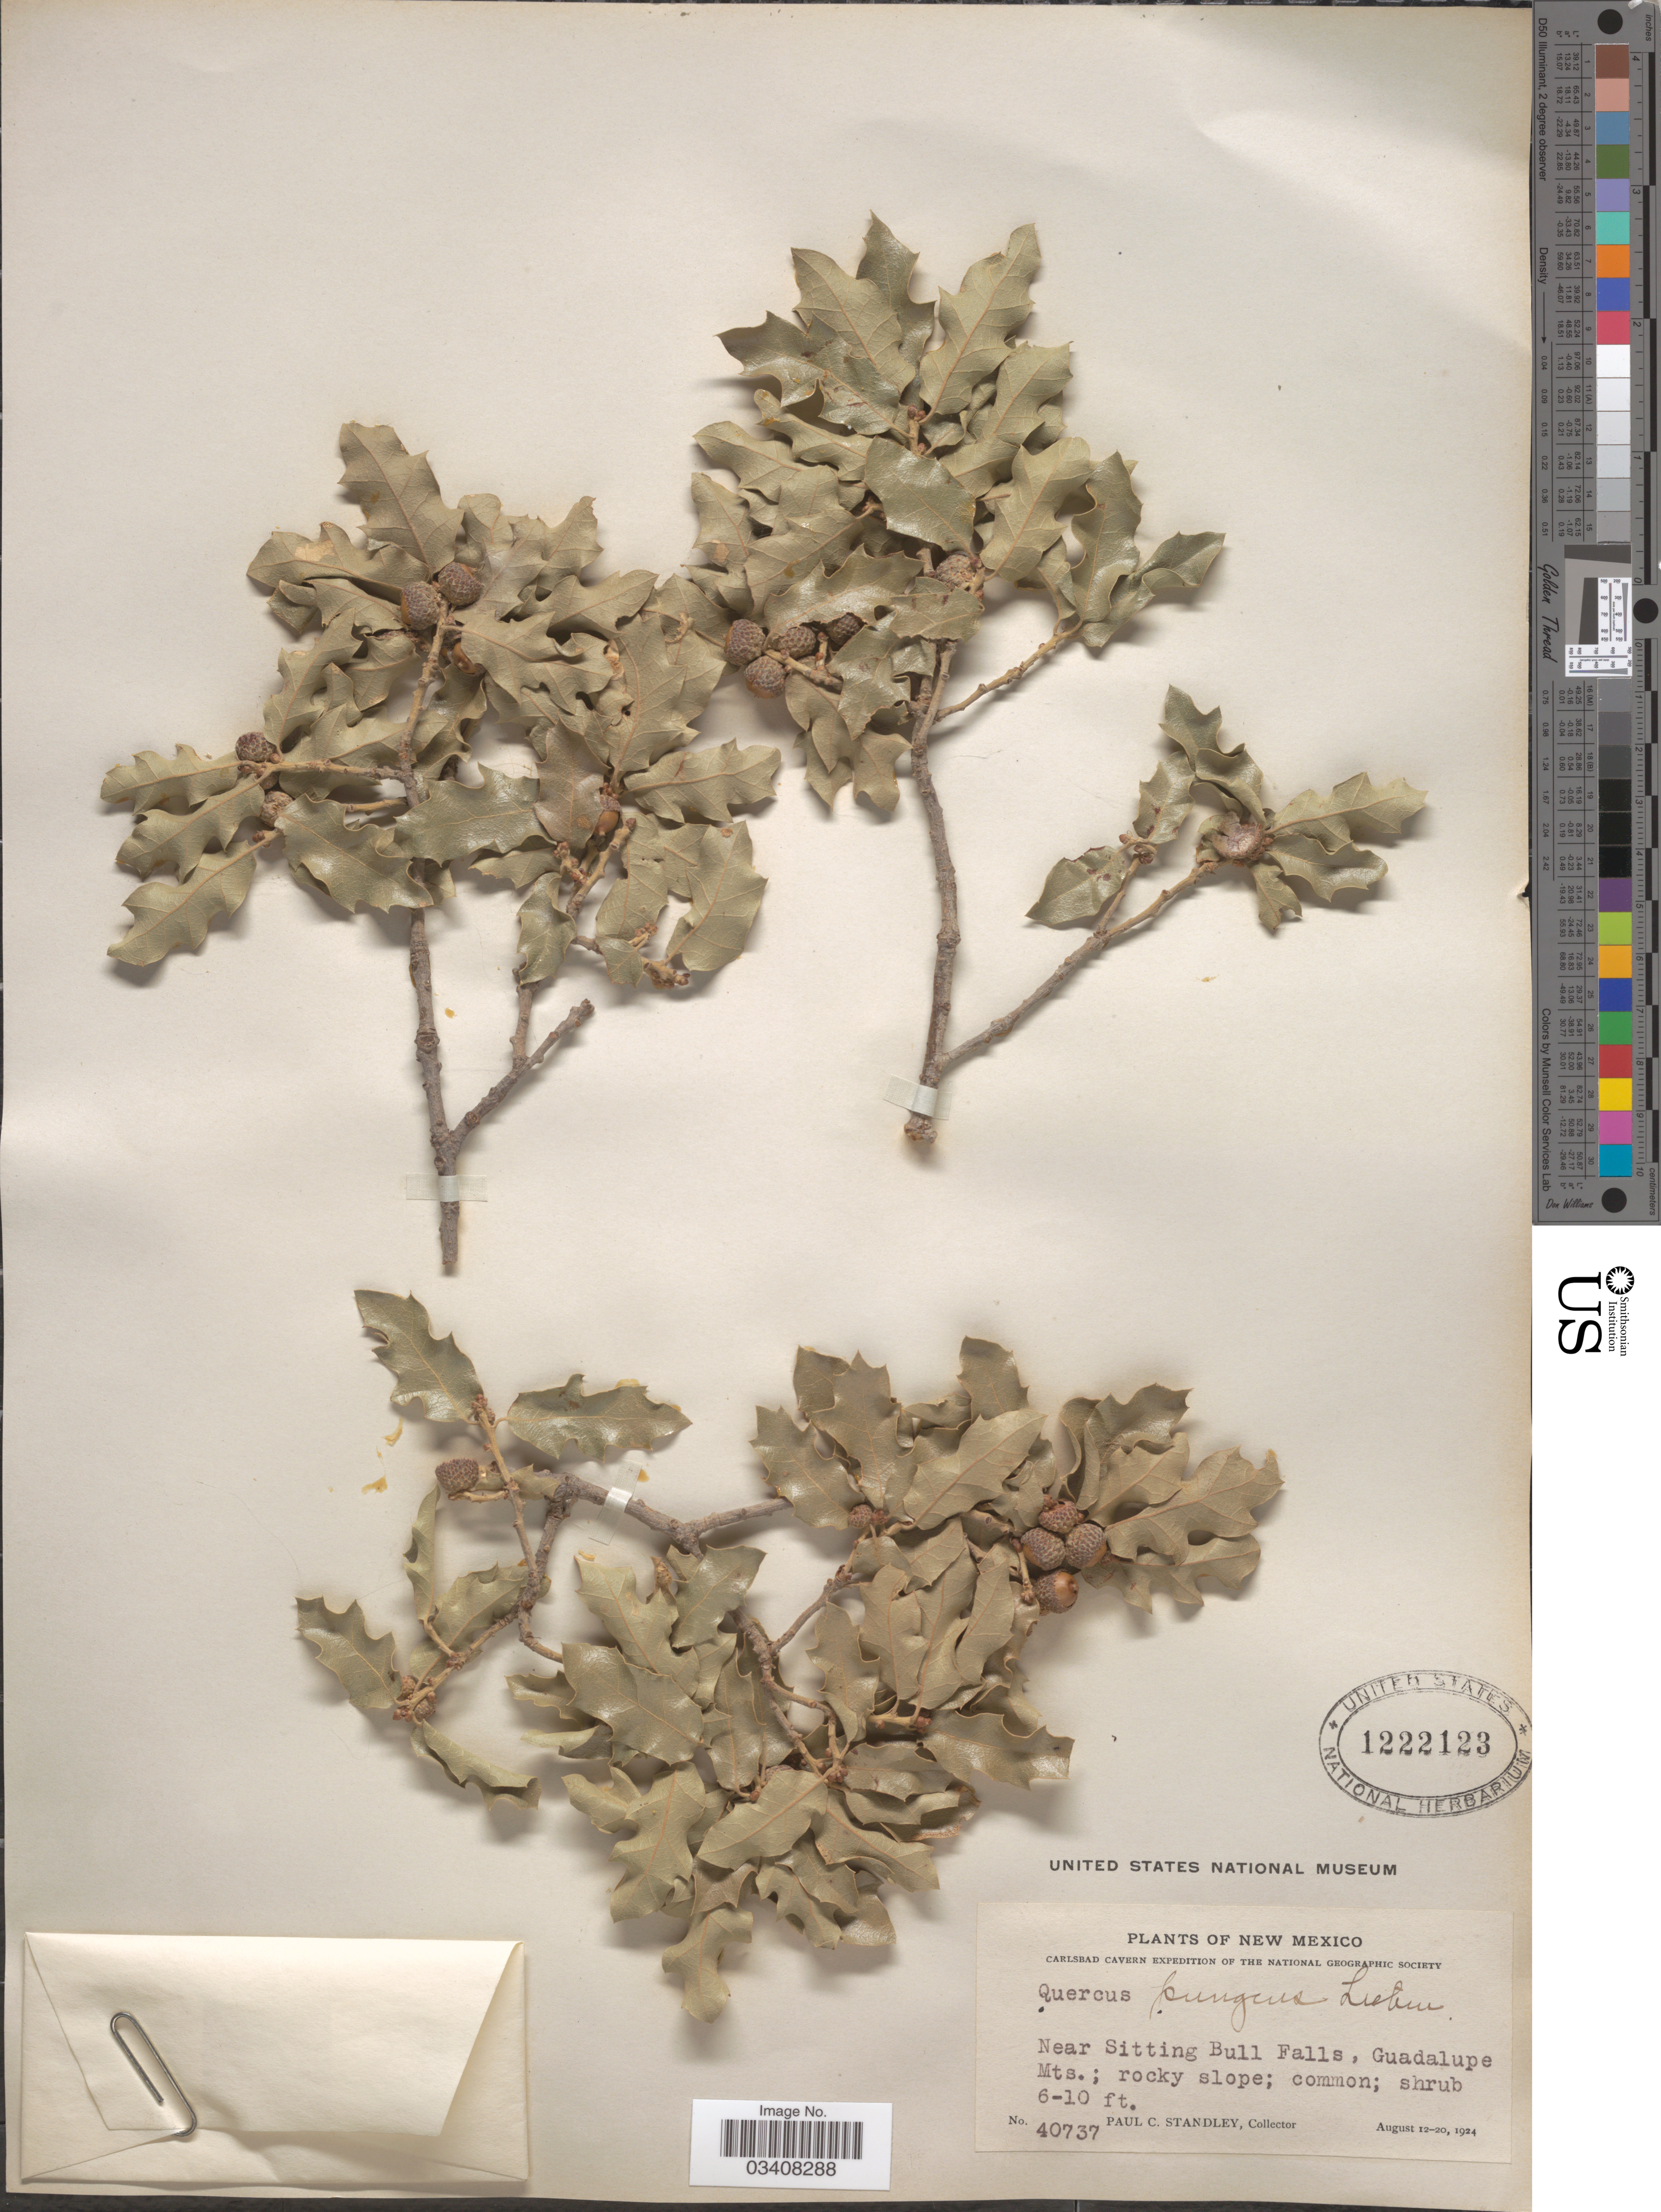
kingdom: Plantae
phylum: Tracheophyta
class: Magnoliopsida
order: Fagales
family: Fagaceae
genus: Quercus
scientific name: Quercus pungens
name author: Liebm.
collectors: P. C. Standley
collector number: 40737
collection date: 1924-08-12/1924-08-20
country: United States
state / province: New Mexico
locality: Near Sitting Bull Falls, Guadalupe Mts.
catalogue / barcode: US 1222123